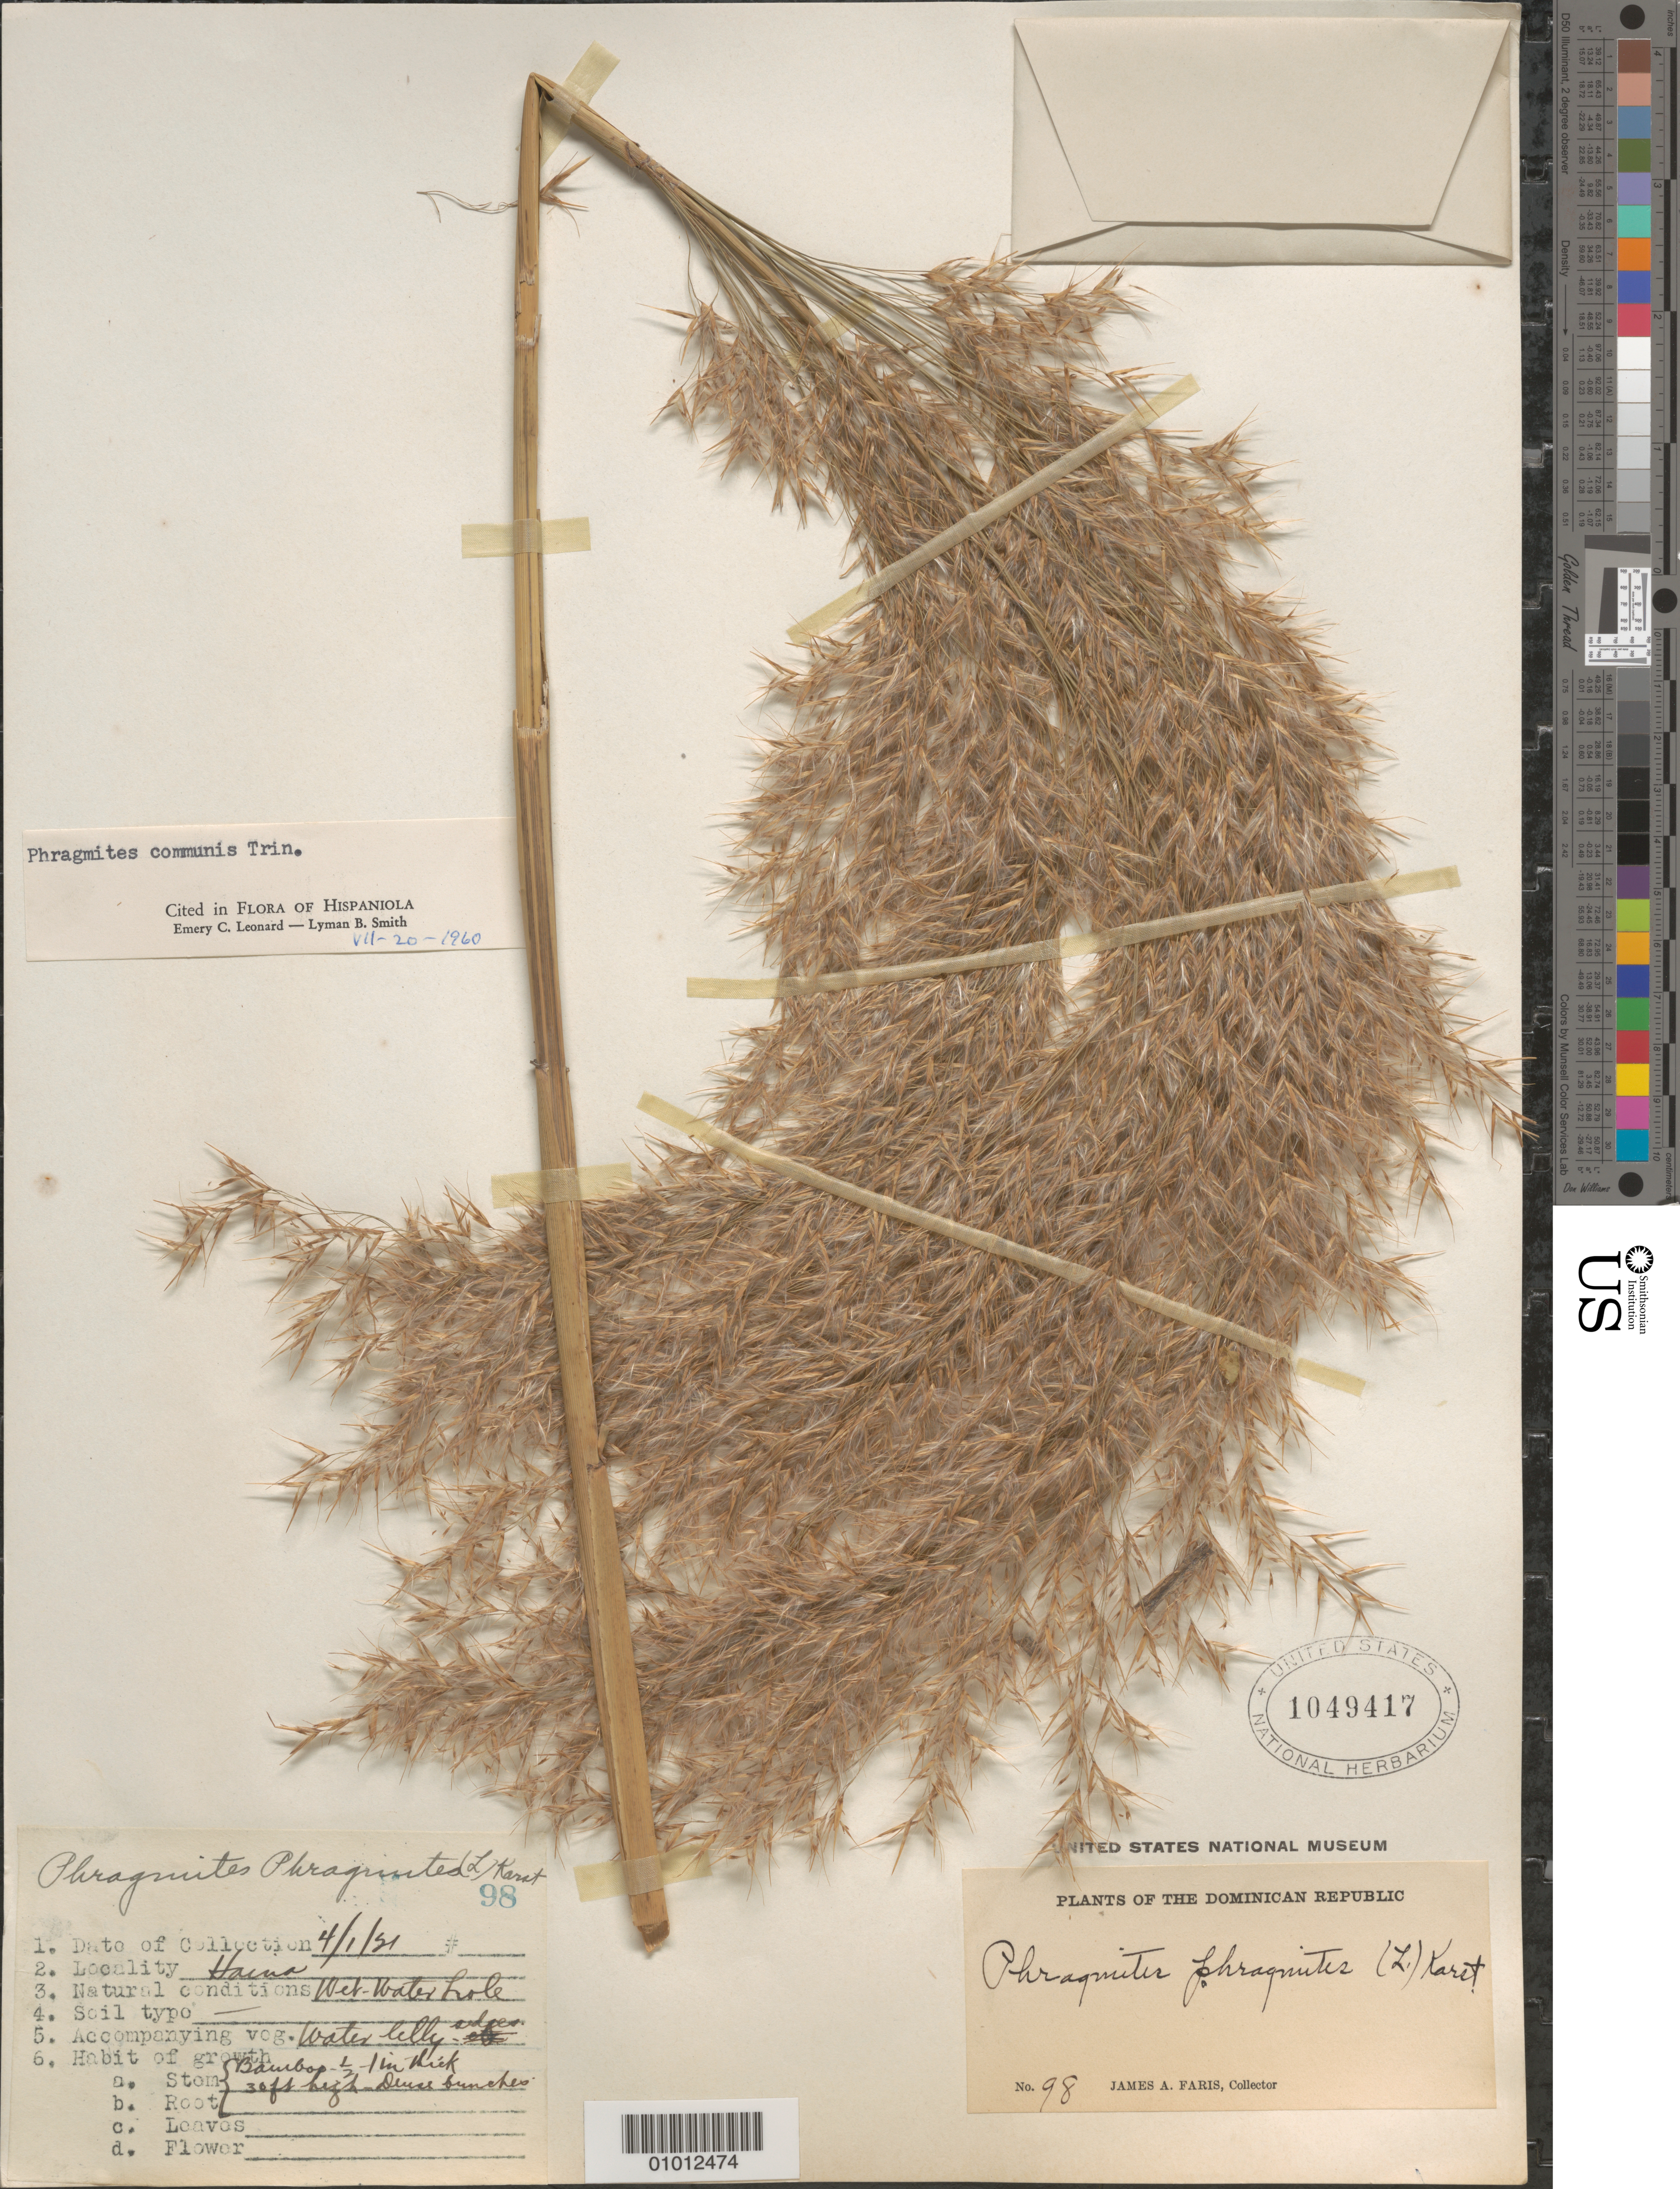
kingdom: Plantae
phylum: Tracheophyta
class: Liliopsida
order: Poales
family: Poaceae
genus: Phragmites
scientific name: Phragmites australis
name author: (Cav.) Trin. ex Steud.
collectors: J. Faris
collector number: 98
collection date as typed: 04 Jan 1921 or 01 Apr 1921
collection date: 1921-01-04 or 1921-04-01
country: Dominican Republic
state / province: San Cristóbal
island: Hispaniola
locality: Haina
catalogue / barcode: US 1049417